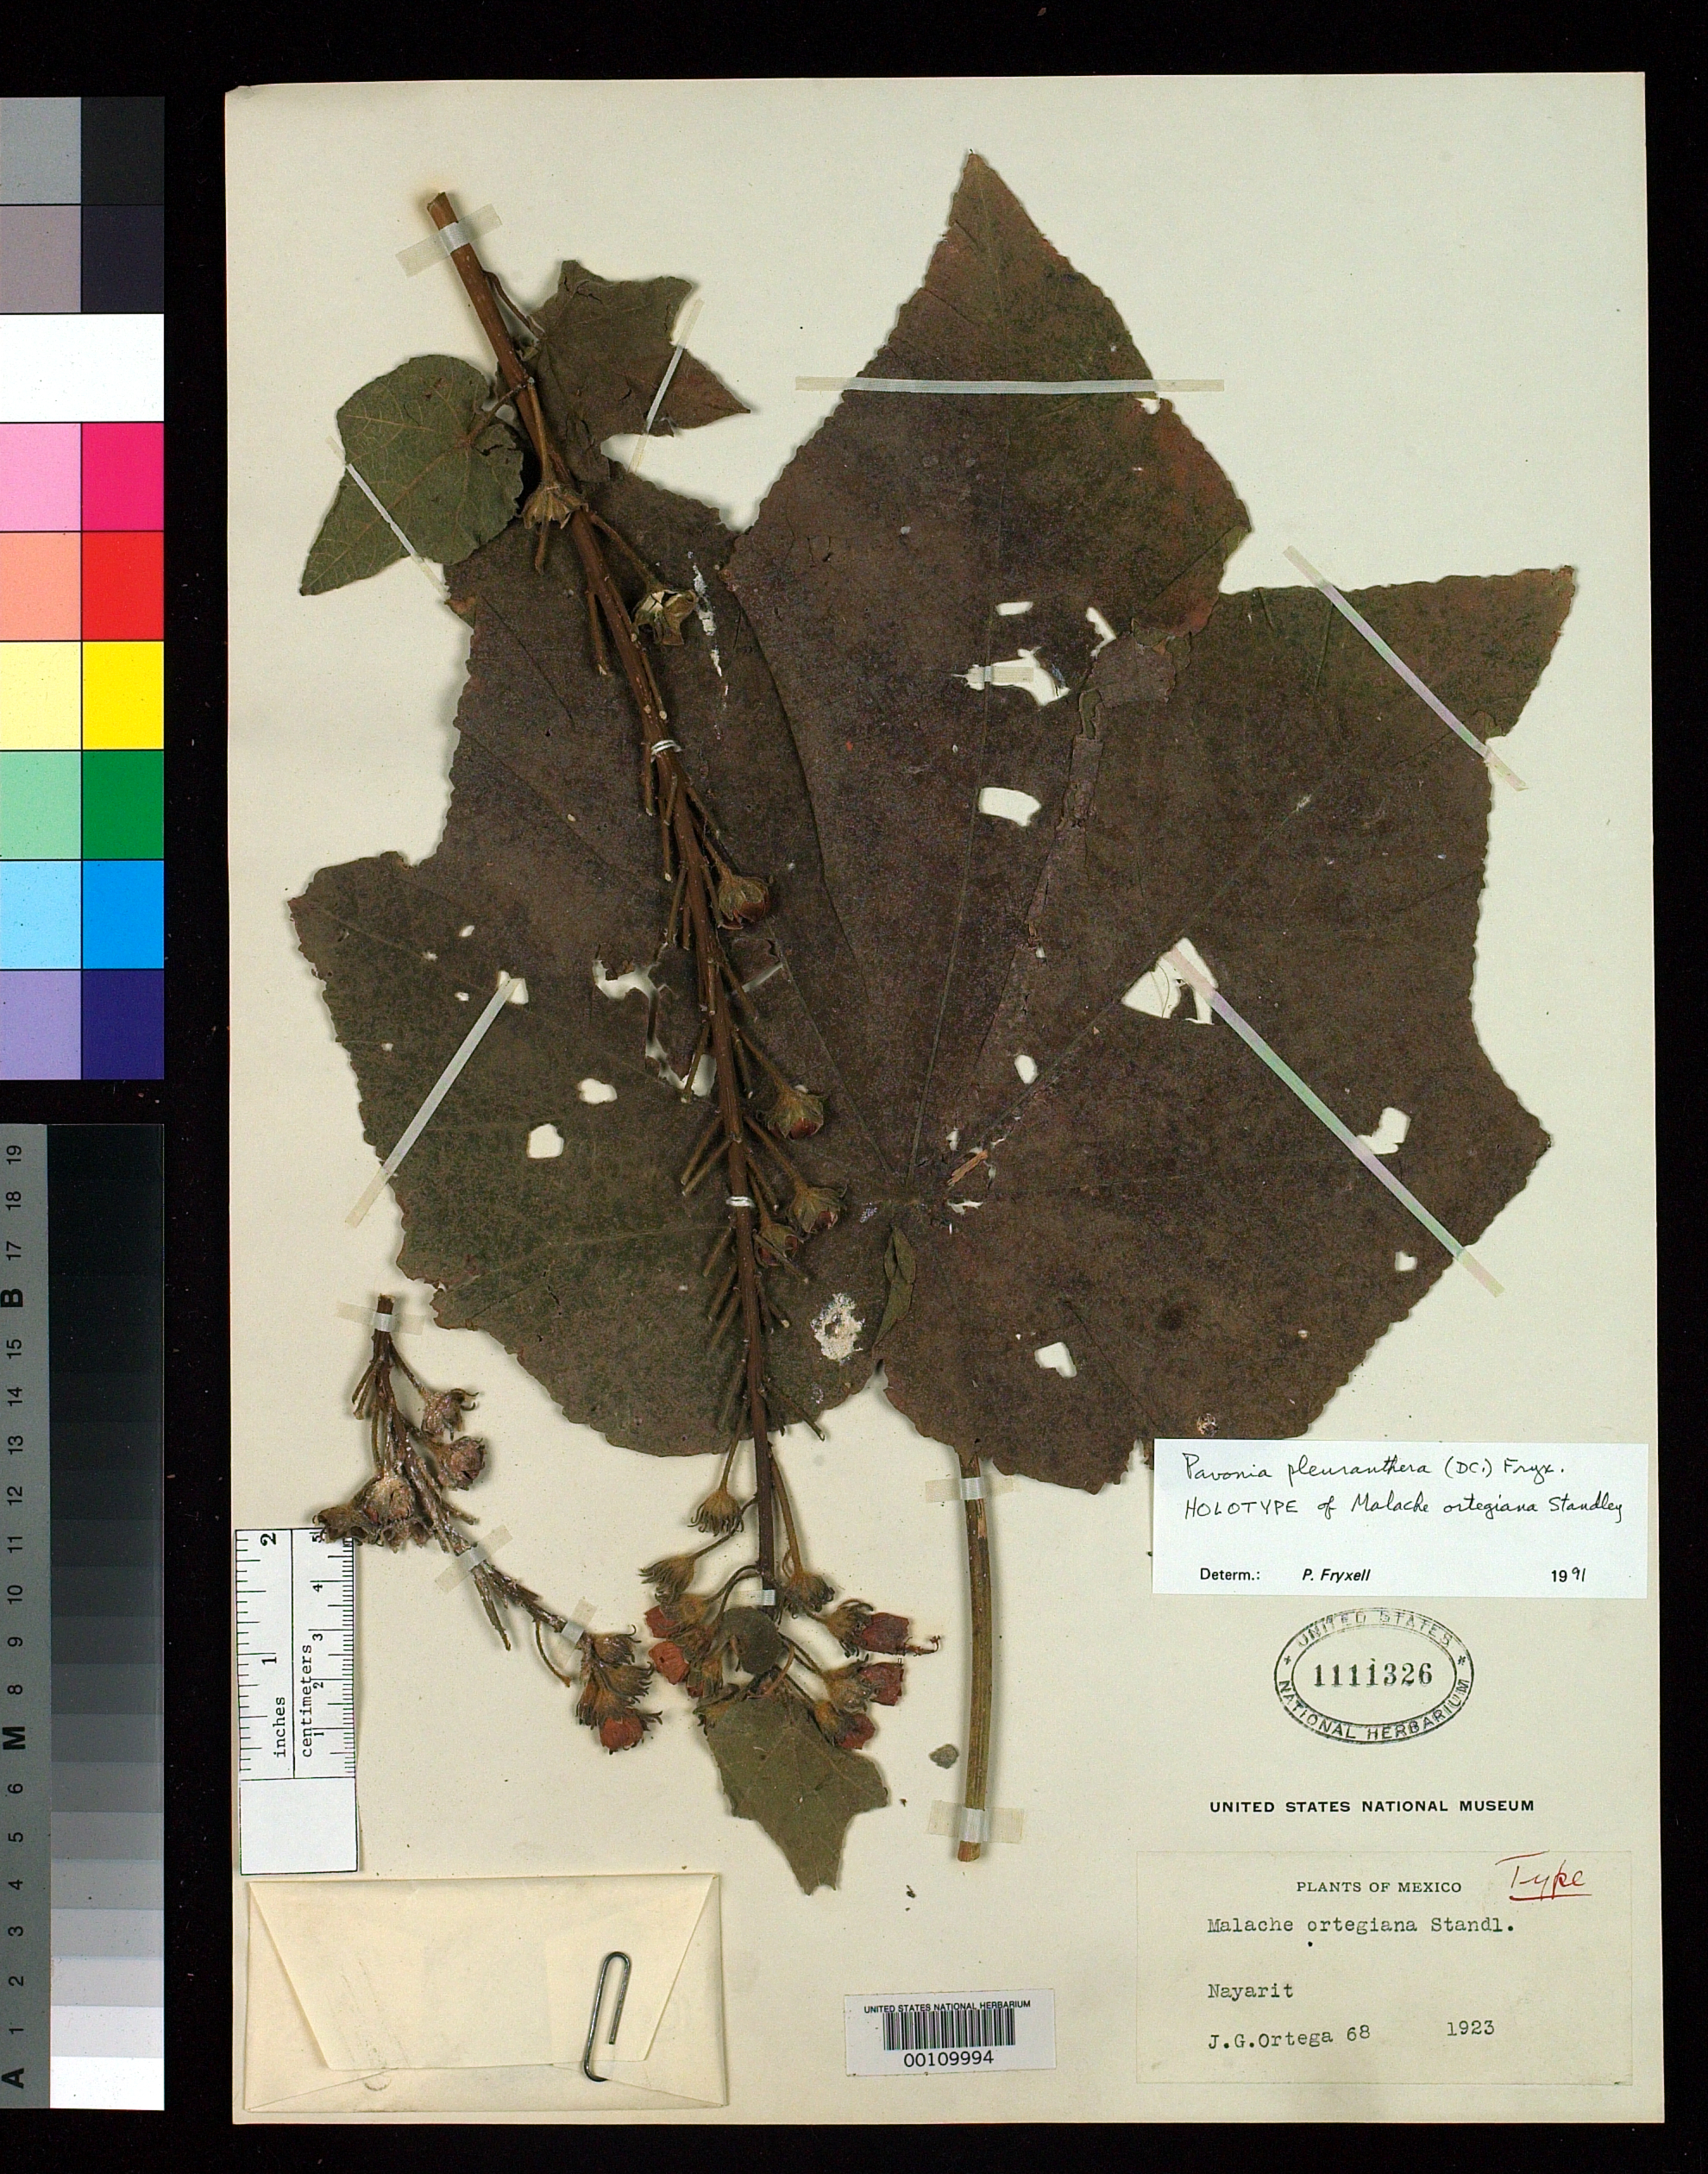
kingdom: Plantae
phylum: Tracheophyta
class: Magnoliopsida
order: Malvales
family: Malvaceae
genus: Malache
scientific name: Malache ortegiana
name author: Standl.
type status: Holotype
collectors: J. Ortega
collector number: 68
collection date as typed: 1923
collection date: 1923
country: Mexico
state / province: Nayarit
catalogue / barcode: US 1111326